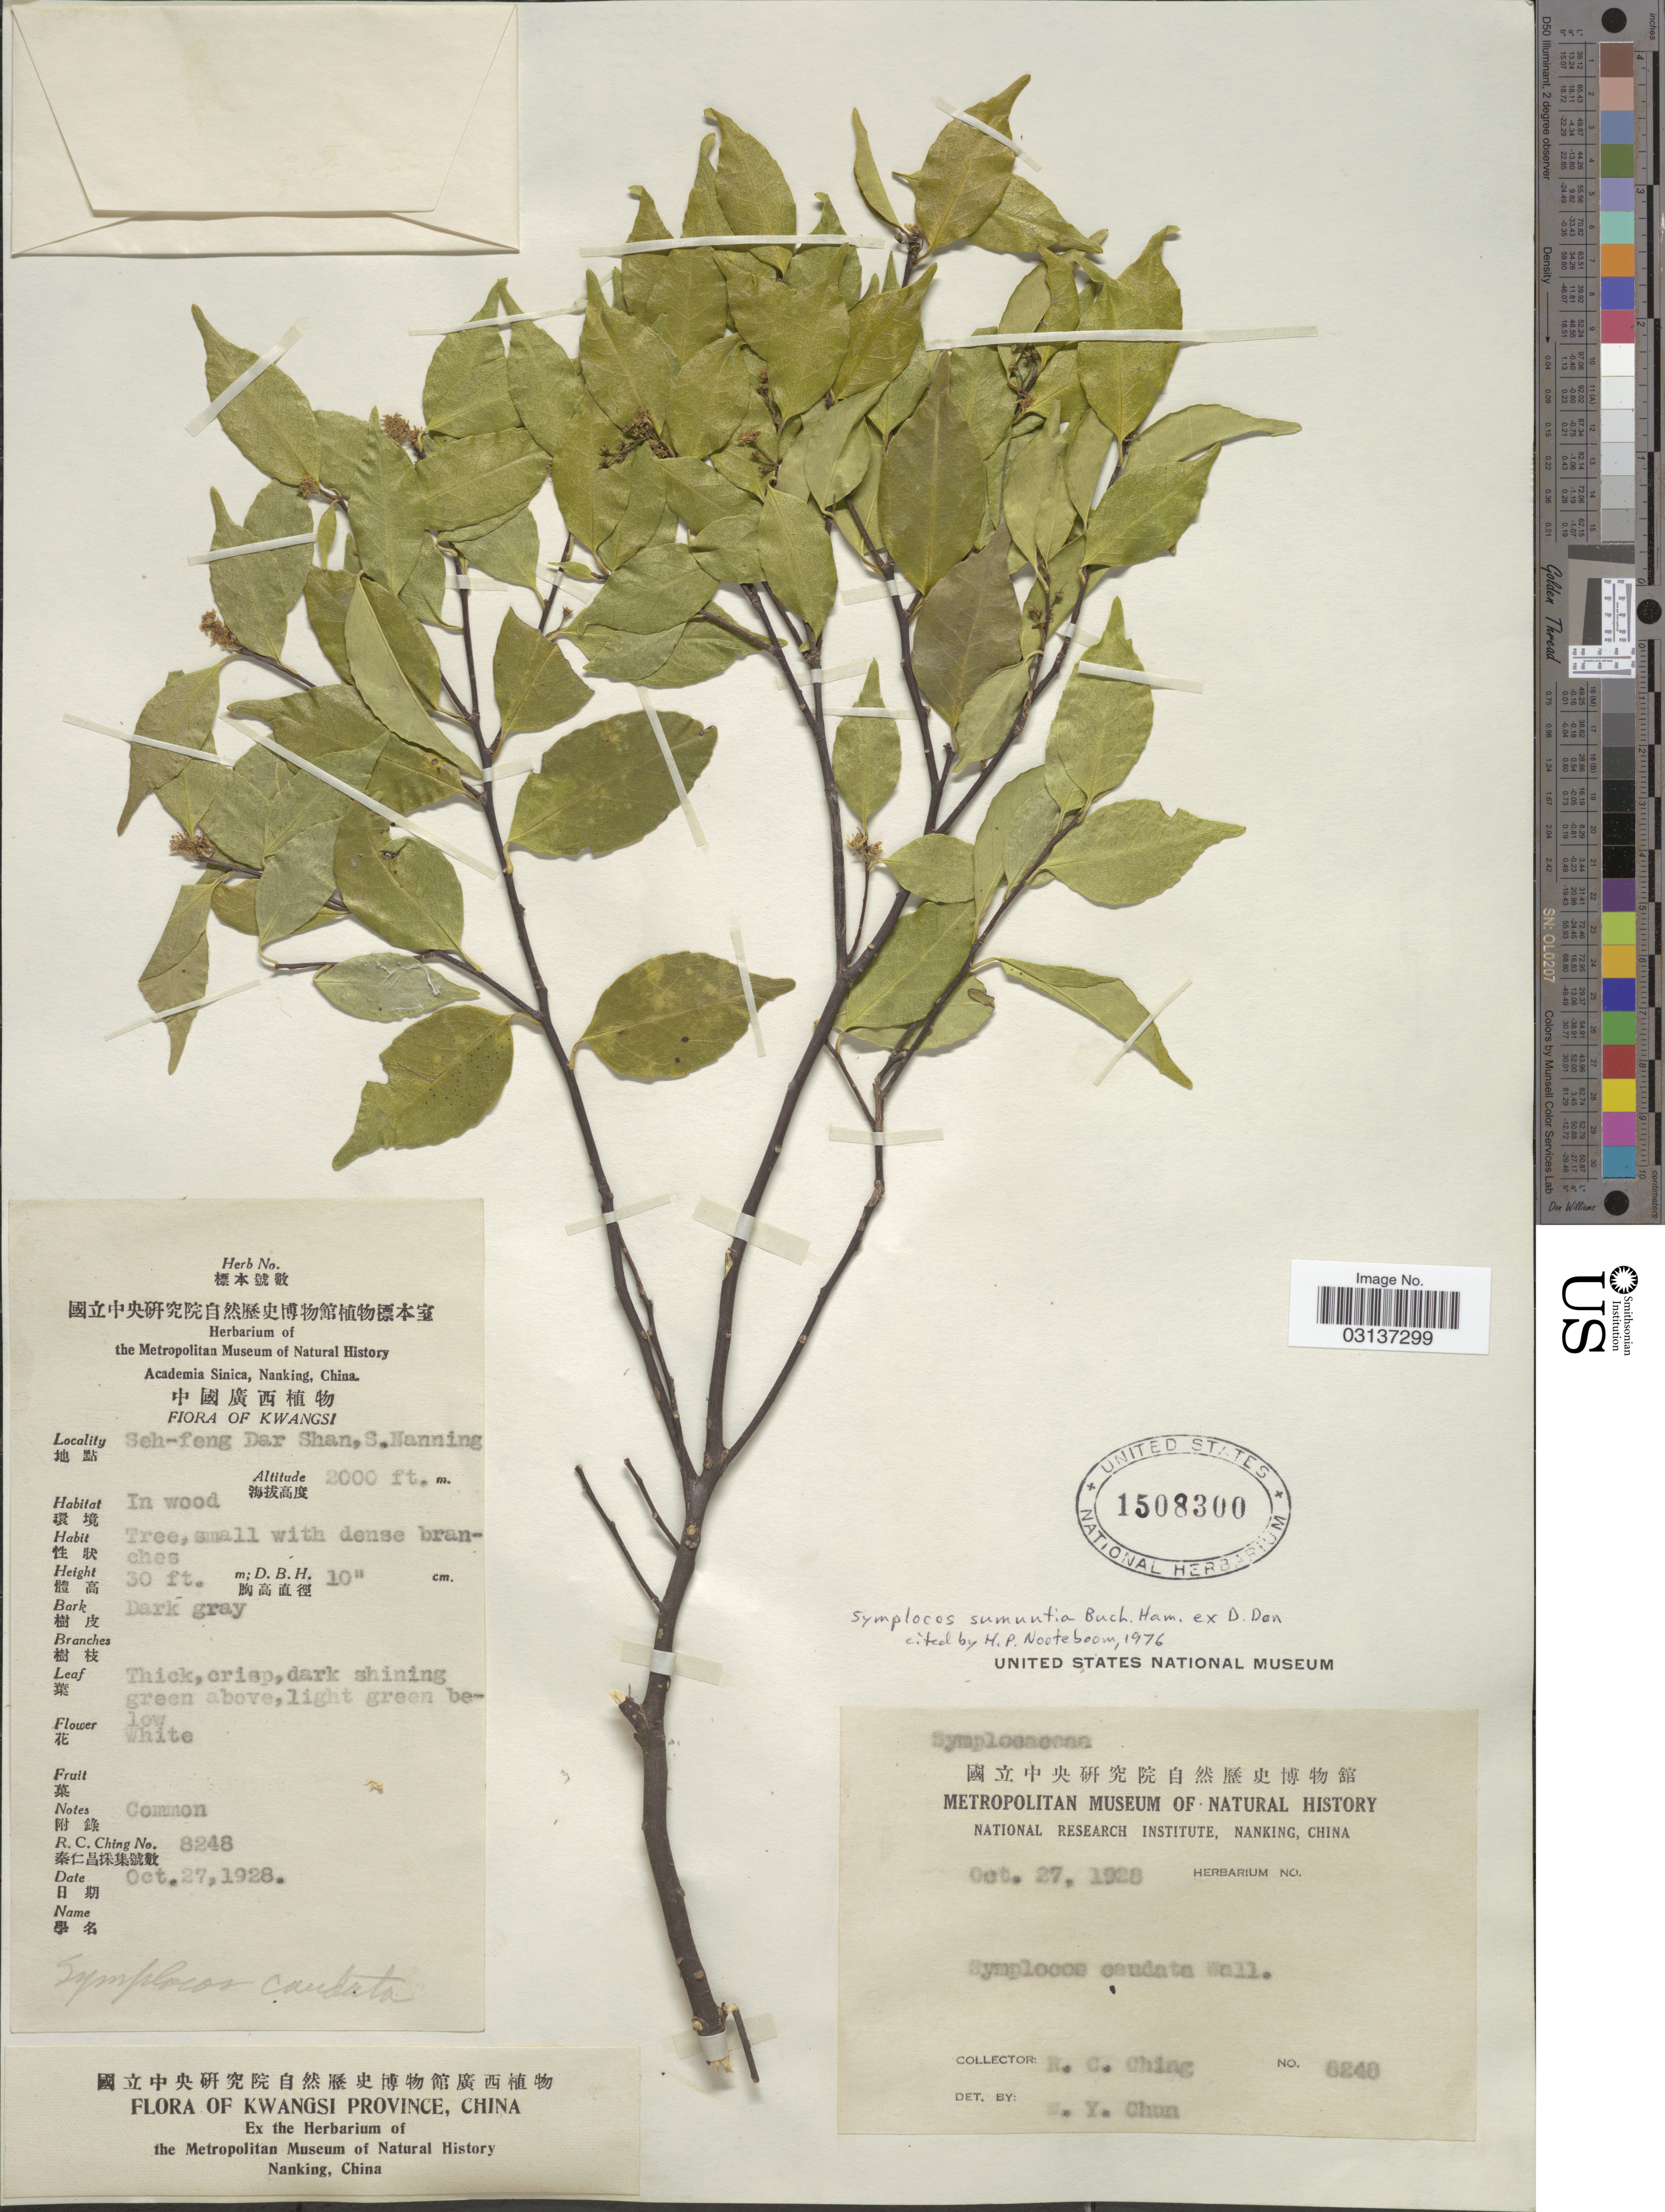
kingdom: Plantae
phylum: Tracheophyta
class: Magnoliopsida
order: Ericales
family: Symplocaceae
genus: Symplocos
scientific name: Symplocos sumuntia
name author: Buch.-Ham. ex D. Don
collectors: R. C. Ching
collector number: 8248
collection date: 1928-10-27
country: China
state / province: Guangxi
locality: Kwangsi. Seh-feng Dar Shan, S. Nanning.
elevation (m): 610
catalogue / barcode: US 1508300